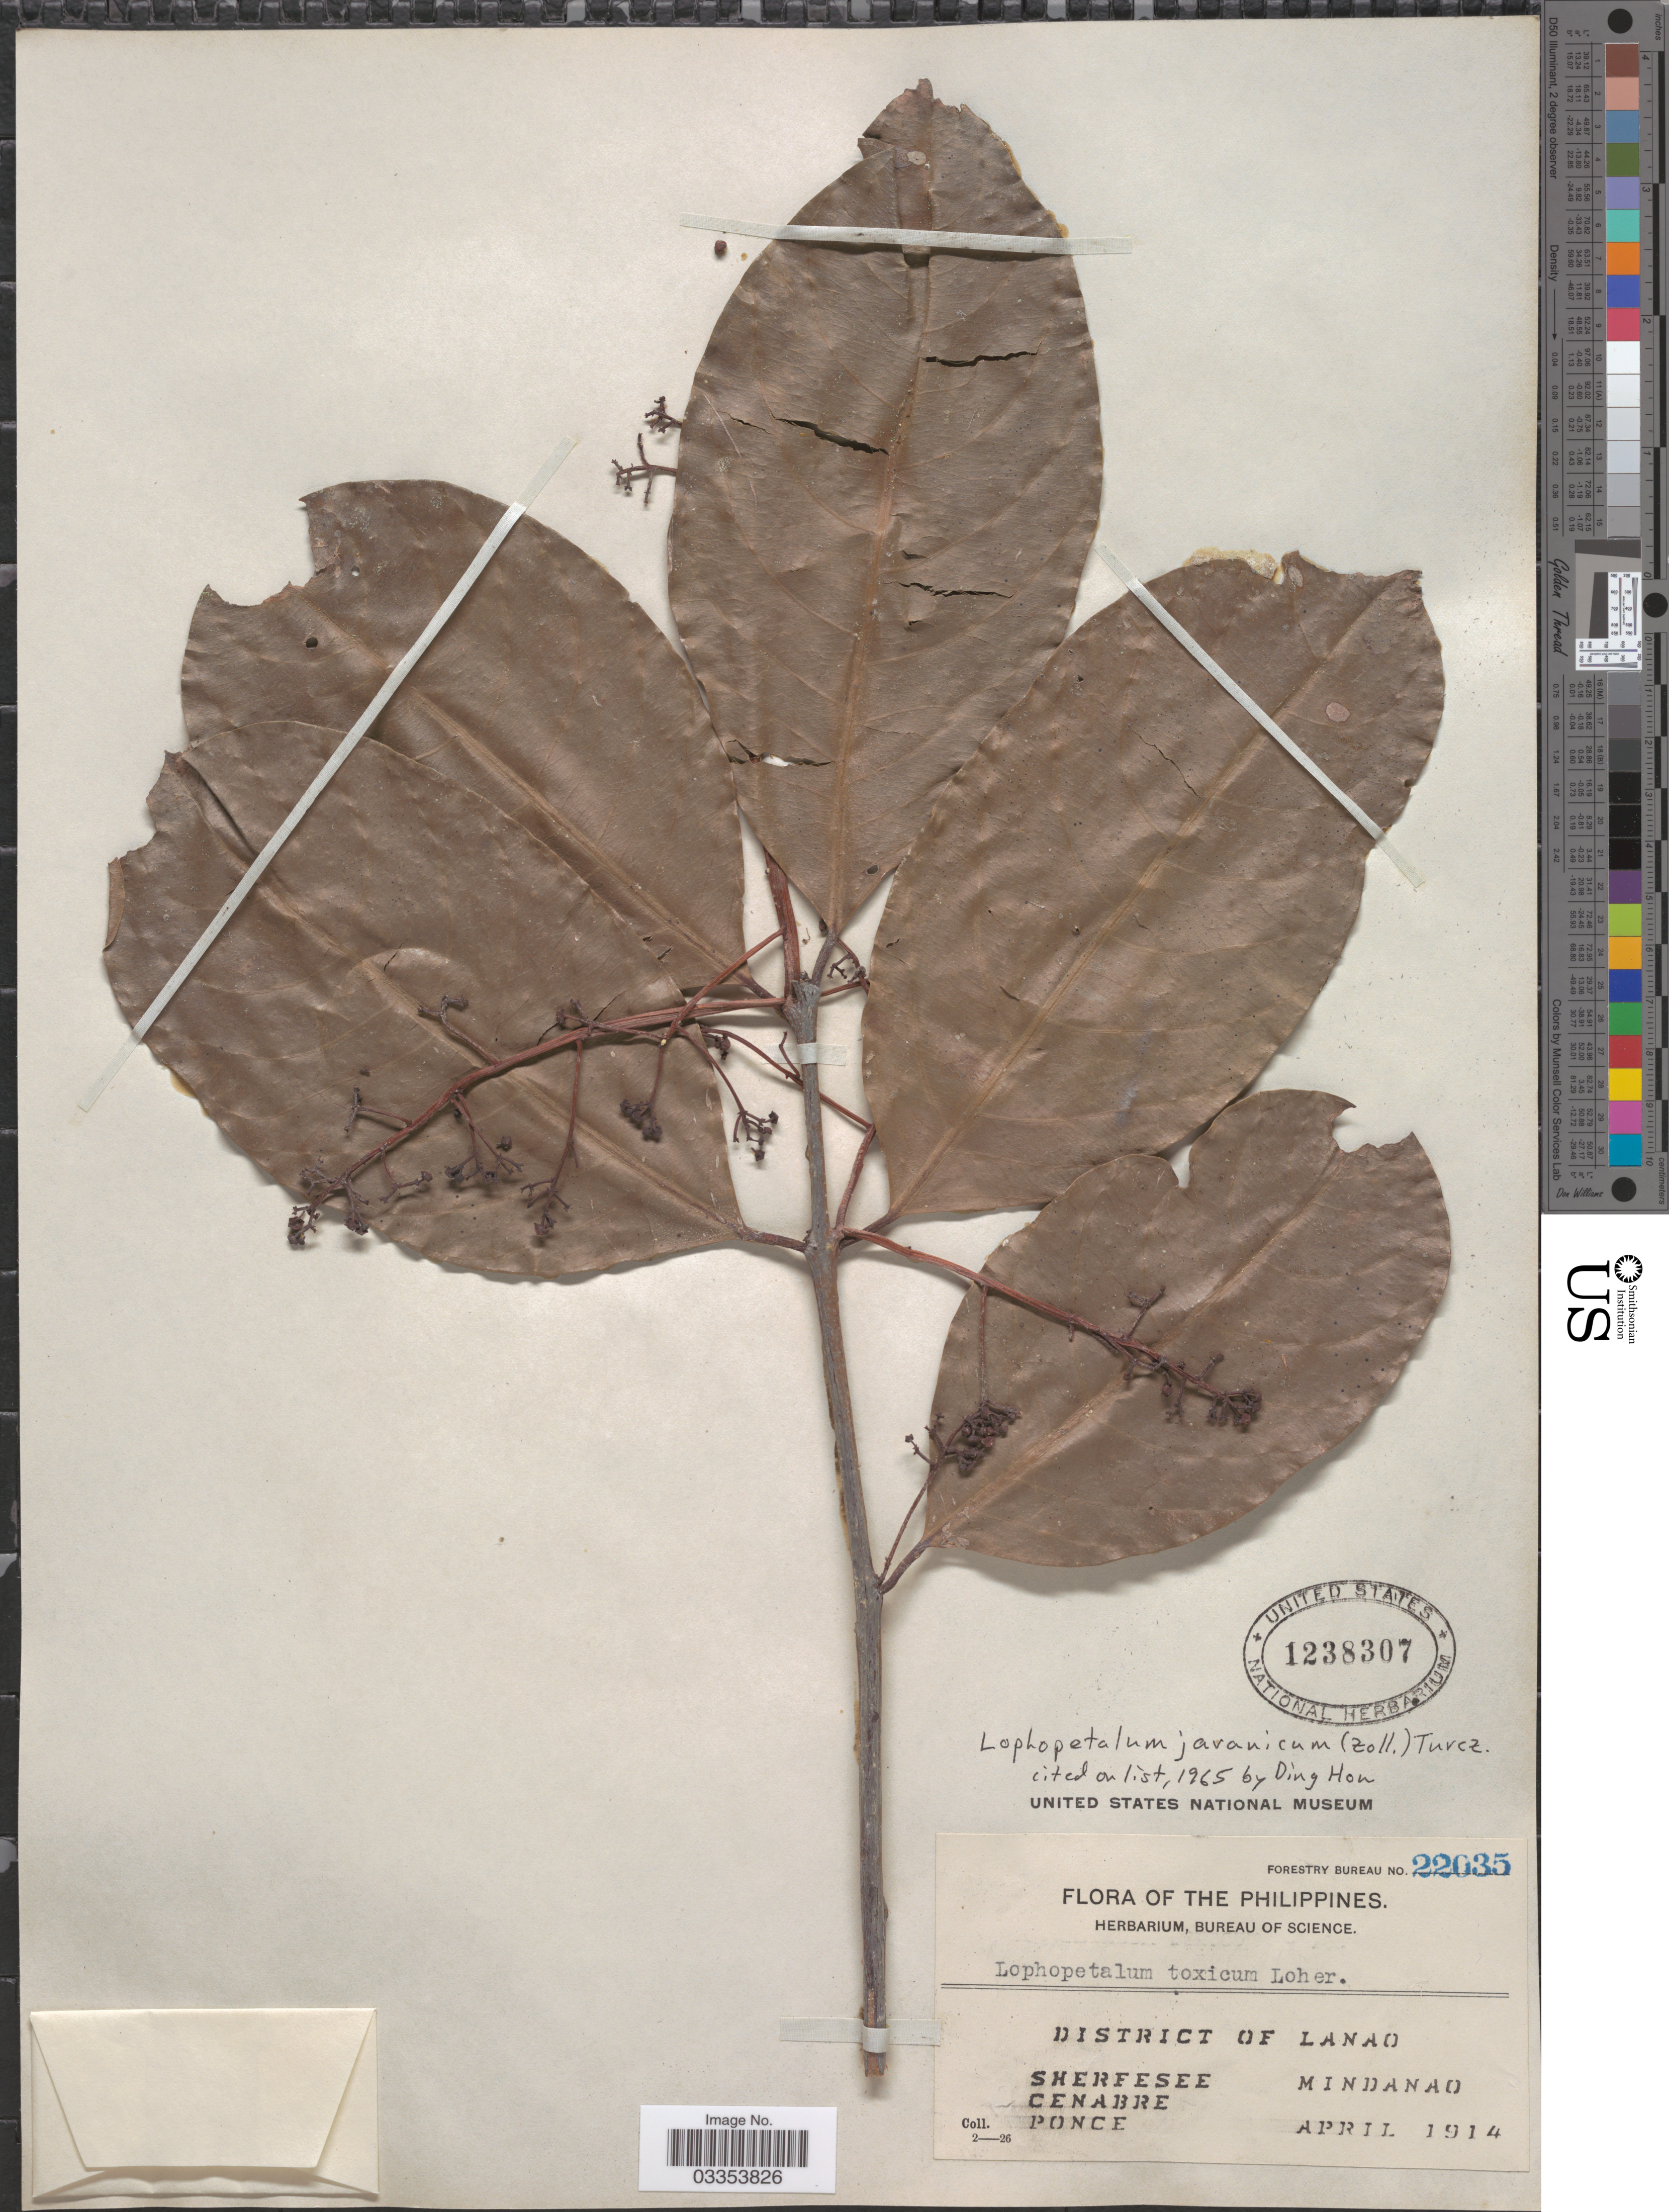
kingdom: Plantae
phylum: Tracheophyta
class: Magnoliopsida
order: Celastrales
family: Celastraceae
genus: Lophopetalum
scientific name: Lophopetalum javanicum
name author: (Zoll.) Turcz.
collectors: -. Sherfesee, -. Cenabre & Ponce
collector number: Forestry Bureau 22035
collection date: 1914-04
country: Philippines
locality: District of Lanao. Mindanao.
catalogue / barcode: US 1238307